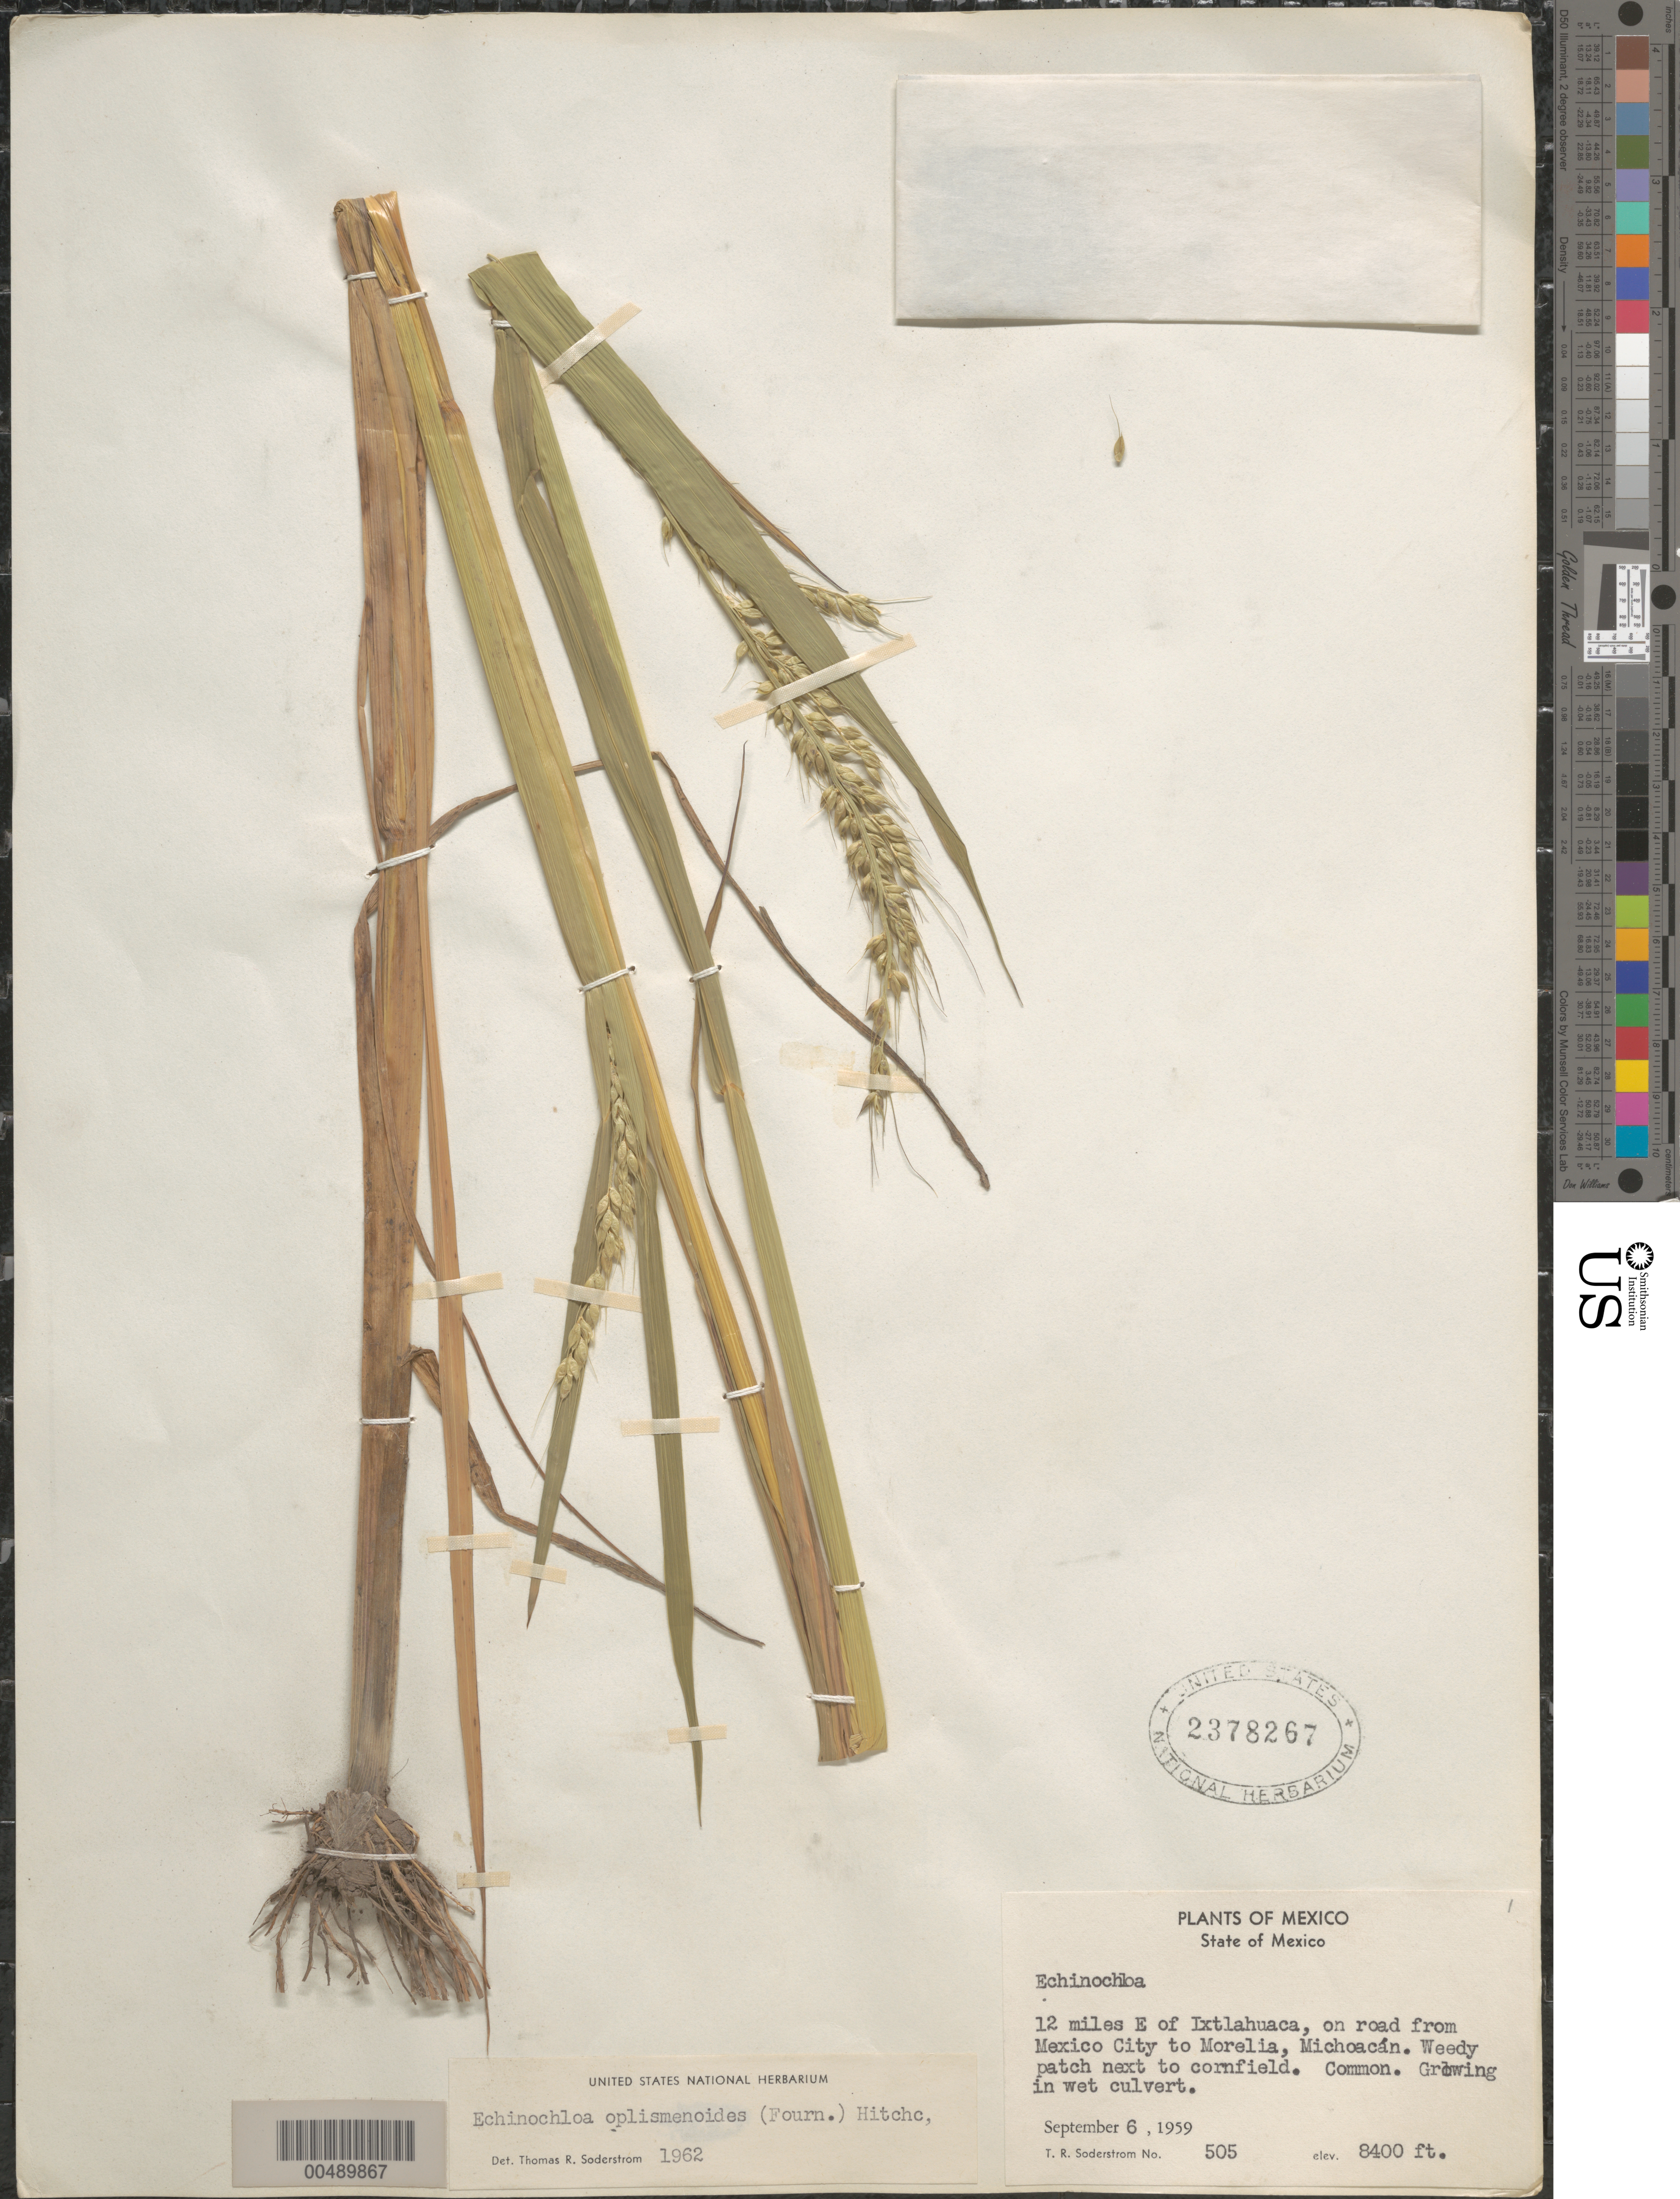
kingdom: Plantae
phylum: Tracheophyta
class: Liliopsida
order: Poales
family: Poaceae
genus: Echinochloa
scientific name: Echinochloa oplismenoides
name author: (E. Fourn.) Hitchc.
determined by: Soderstrom, T. R.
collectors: T. R. Soderstrom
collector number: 505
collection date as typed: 6 Sep 1959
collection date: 1959-09-06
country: Mexico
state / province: México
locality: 12 mi E of Ixtlahuaca, on rd from Mexico City to Morelia, Michoacán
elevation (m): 2560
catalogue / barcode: US 2378267